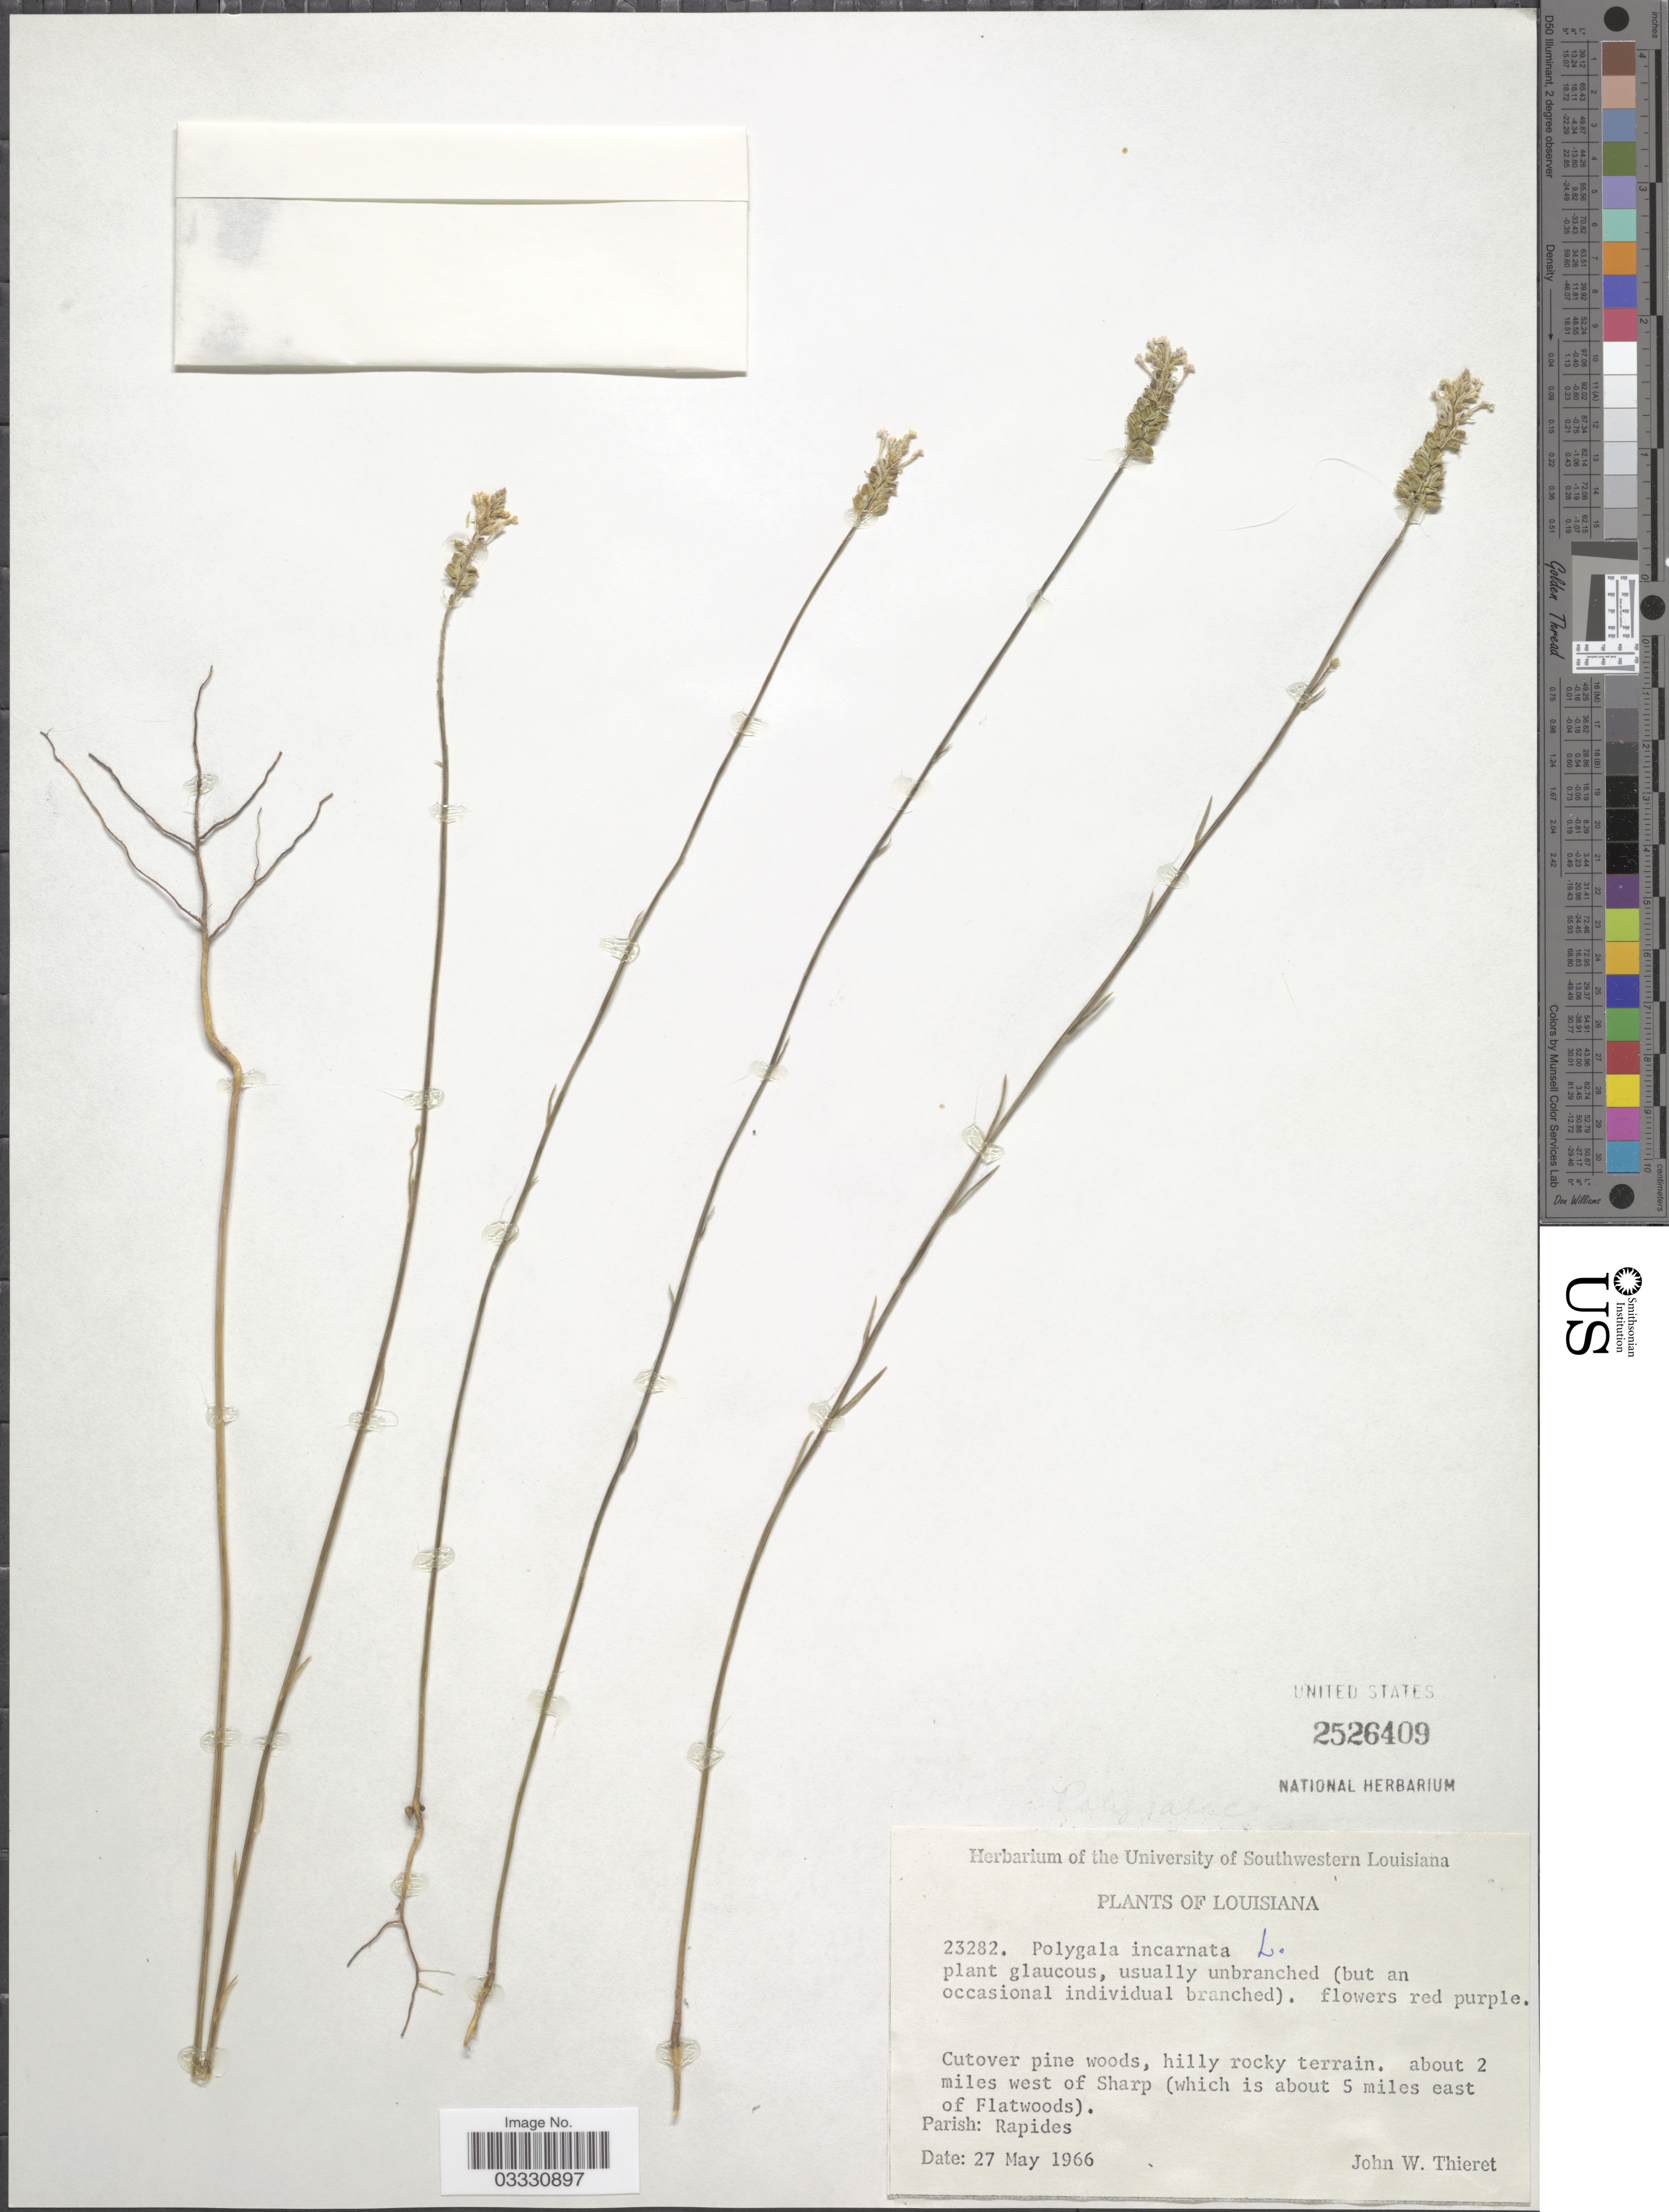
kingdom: Plantae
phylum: Tracheophyta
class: Magnoliopsida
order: Fabales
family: Polygalaceae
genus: Polygala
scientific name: Polygala incarnata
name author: L.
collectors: J. W. Thieret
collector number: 23282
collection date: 1966-05-27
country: United States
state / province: Louisiana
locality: About 2 miles west of Sharp (which is about 5 miles east of Flatwoods). Parish: Rapides.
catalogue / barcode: US 2526409